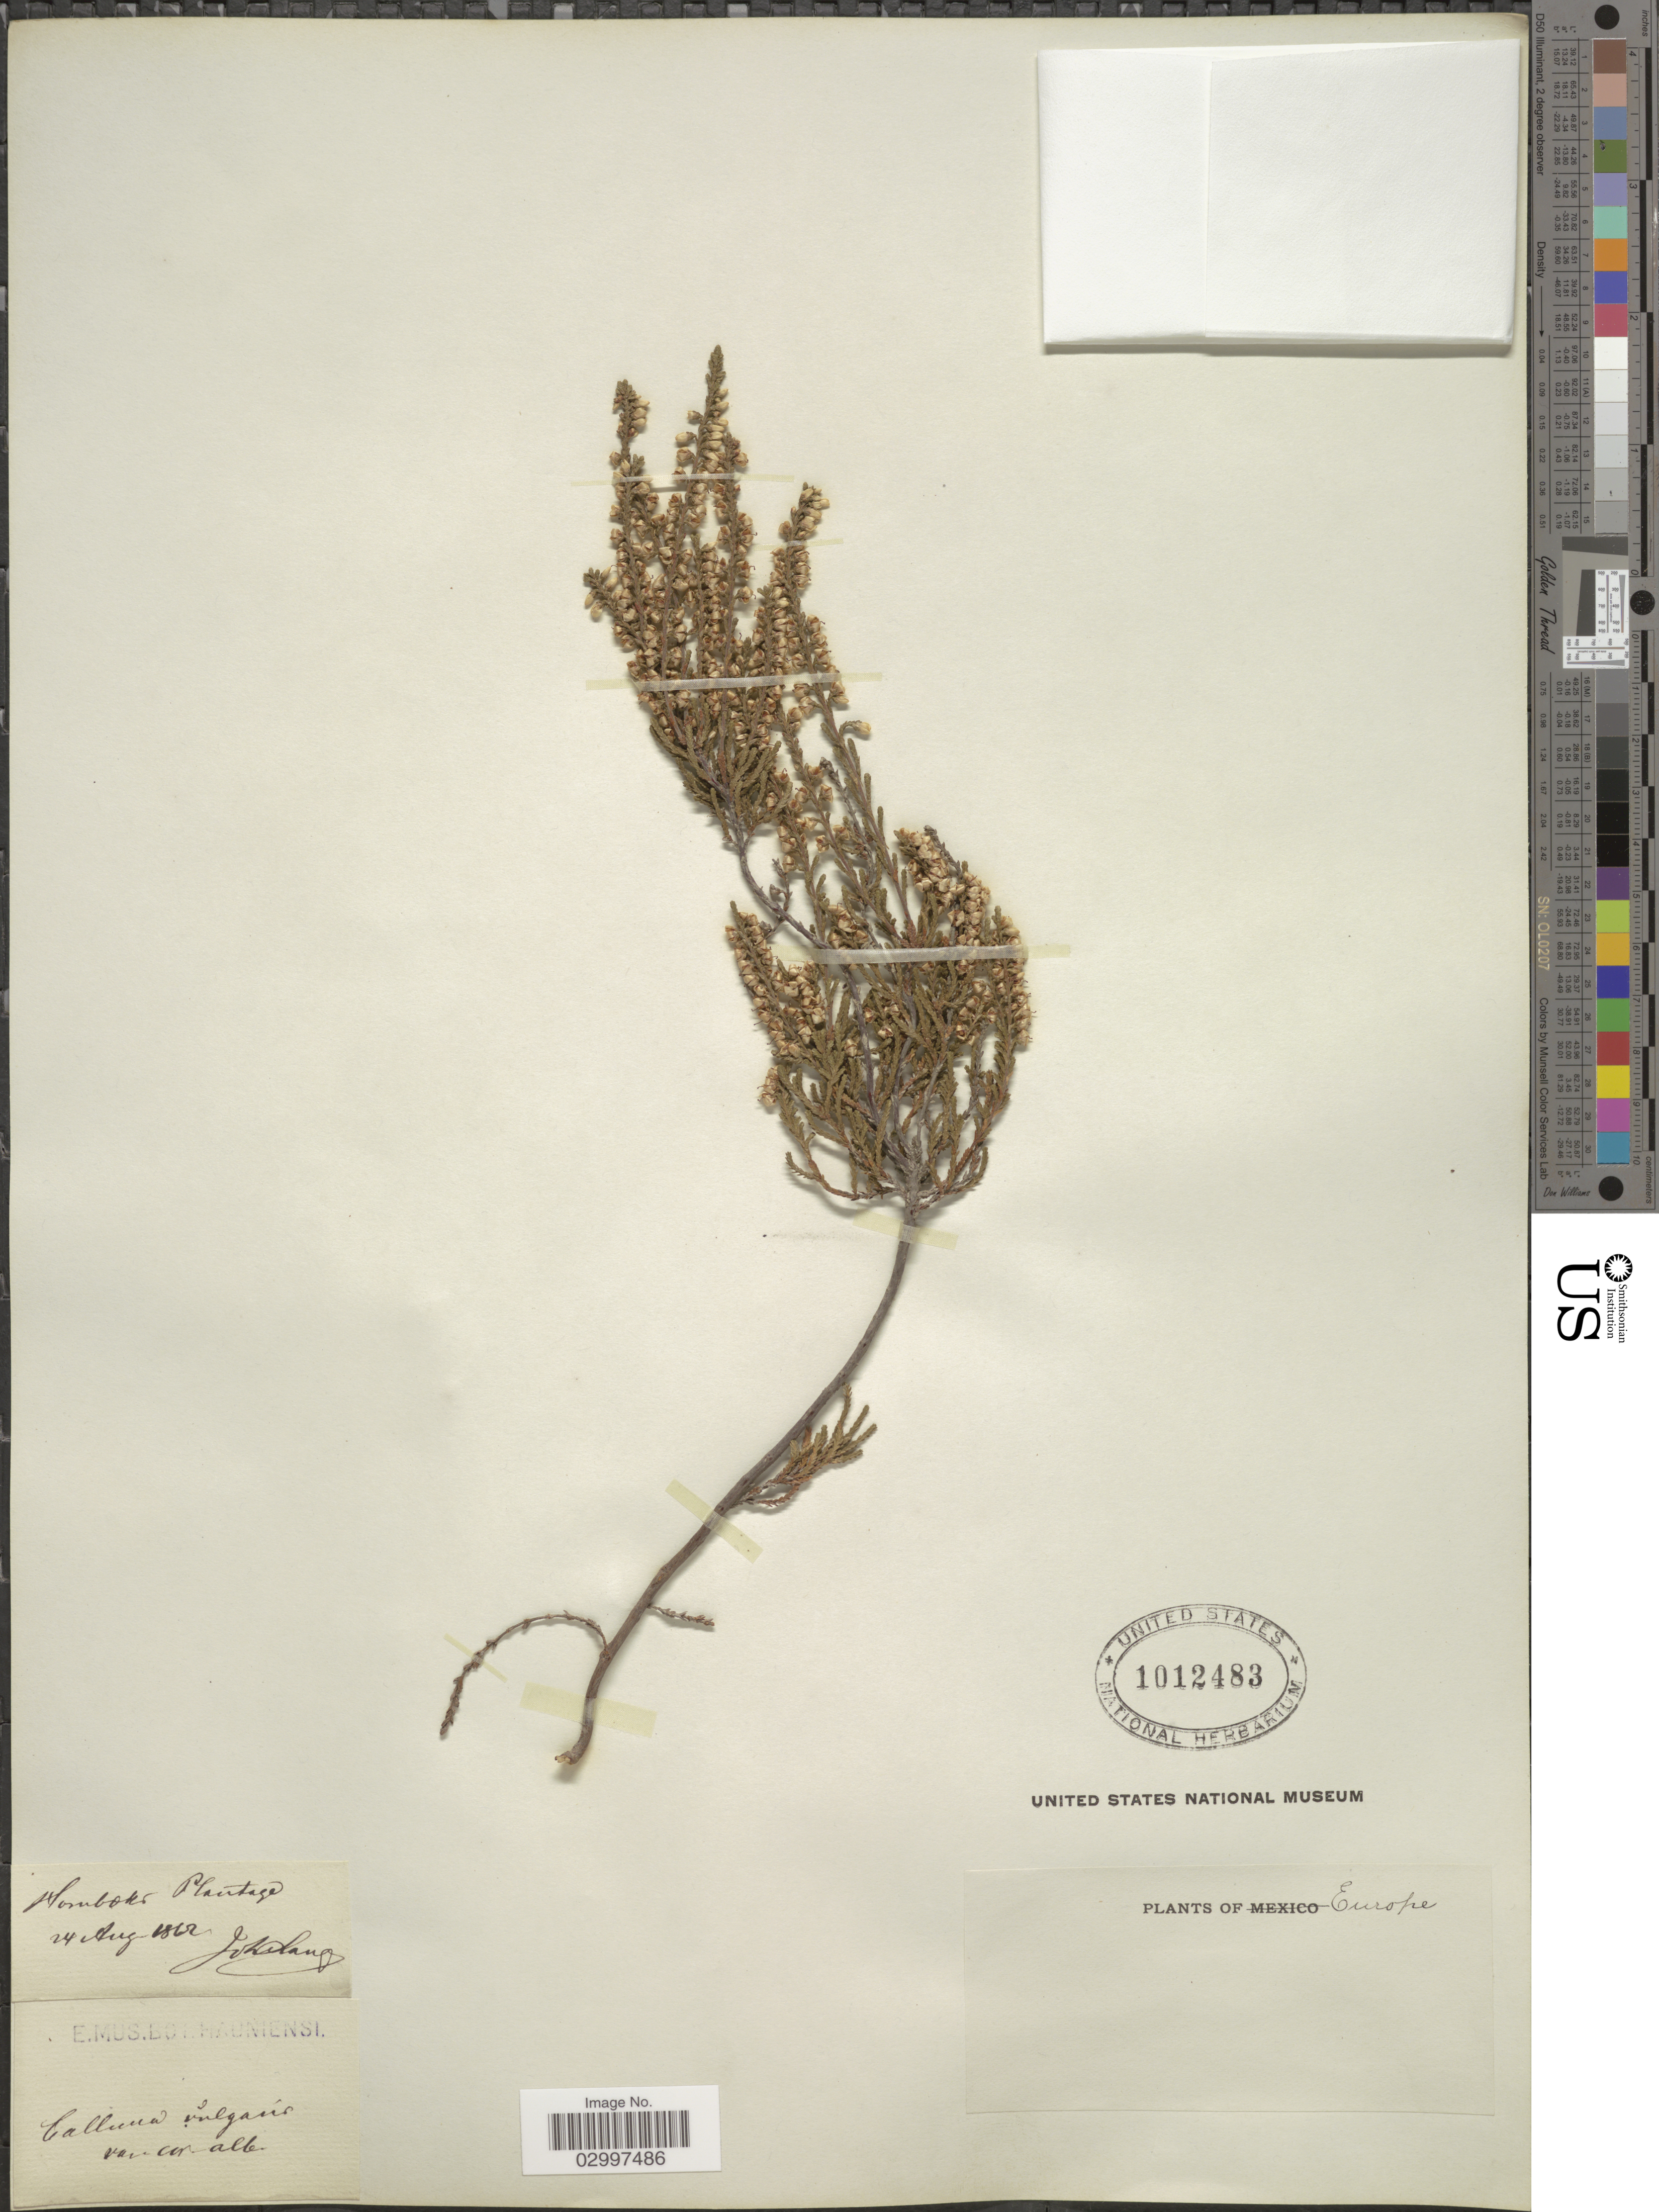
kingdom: Plantae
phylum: Tracheophyta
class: Magnoliopsida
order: Ericales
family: Ericaceae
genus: Calluna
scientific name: Calluna vulgaris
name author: (L.) Hull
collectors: J. Lange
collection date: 1862-08-24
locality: Homboks [interpreted] Plantage. Europe.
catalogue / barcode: US 1012483